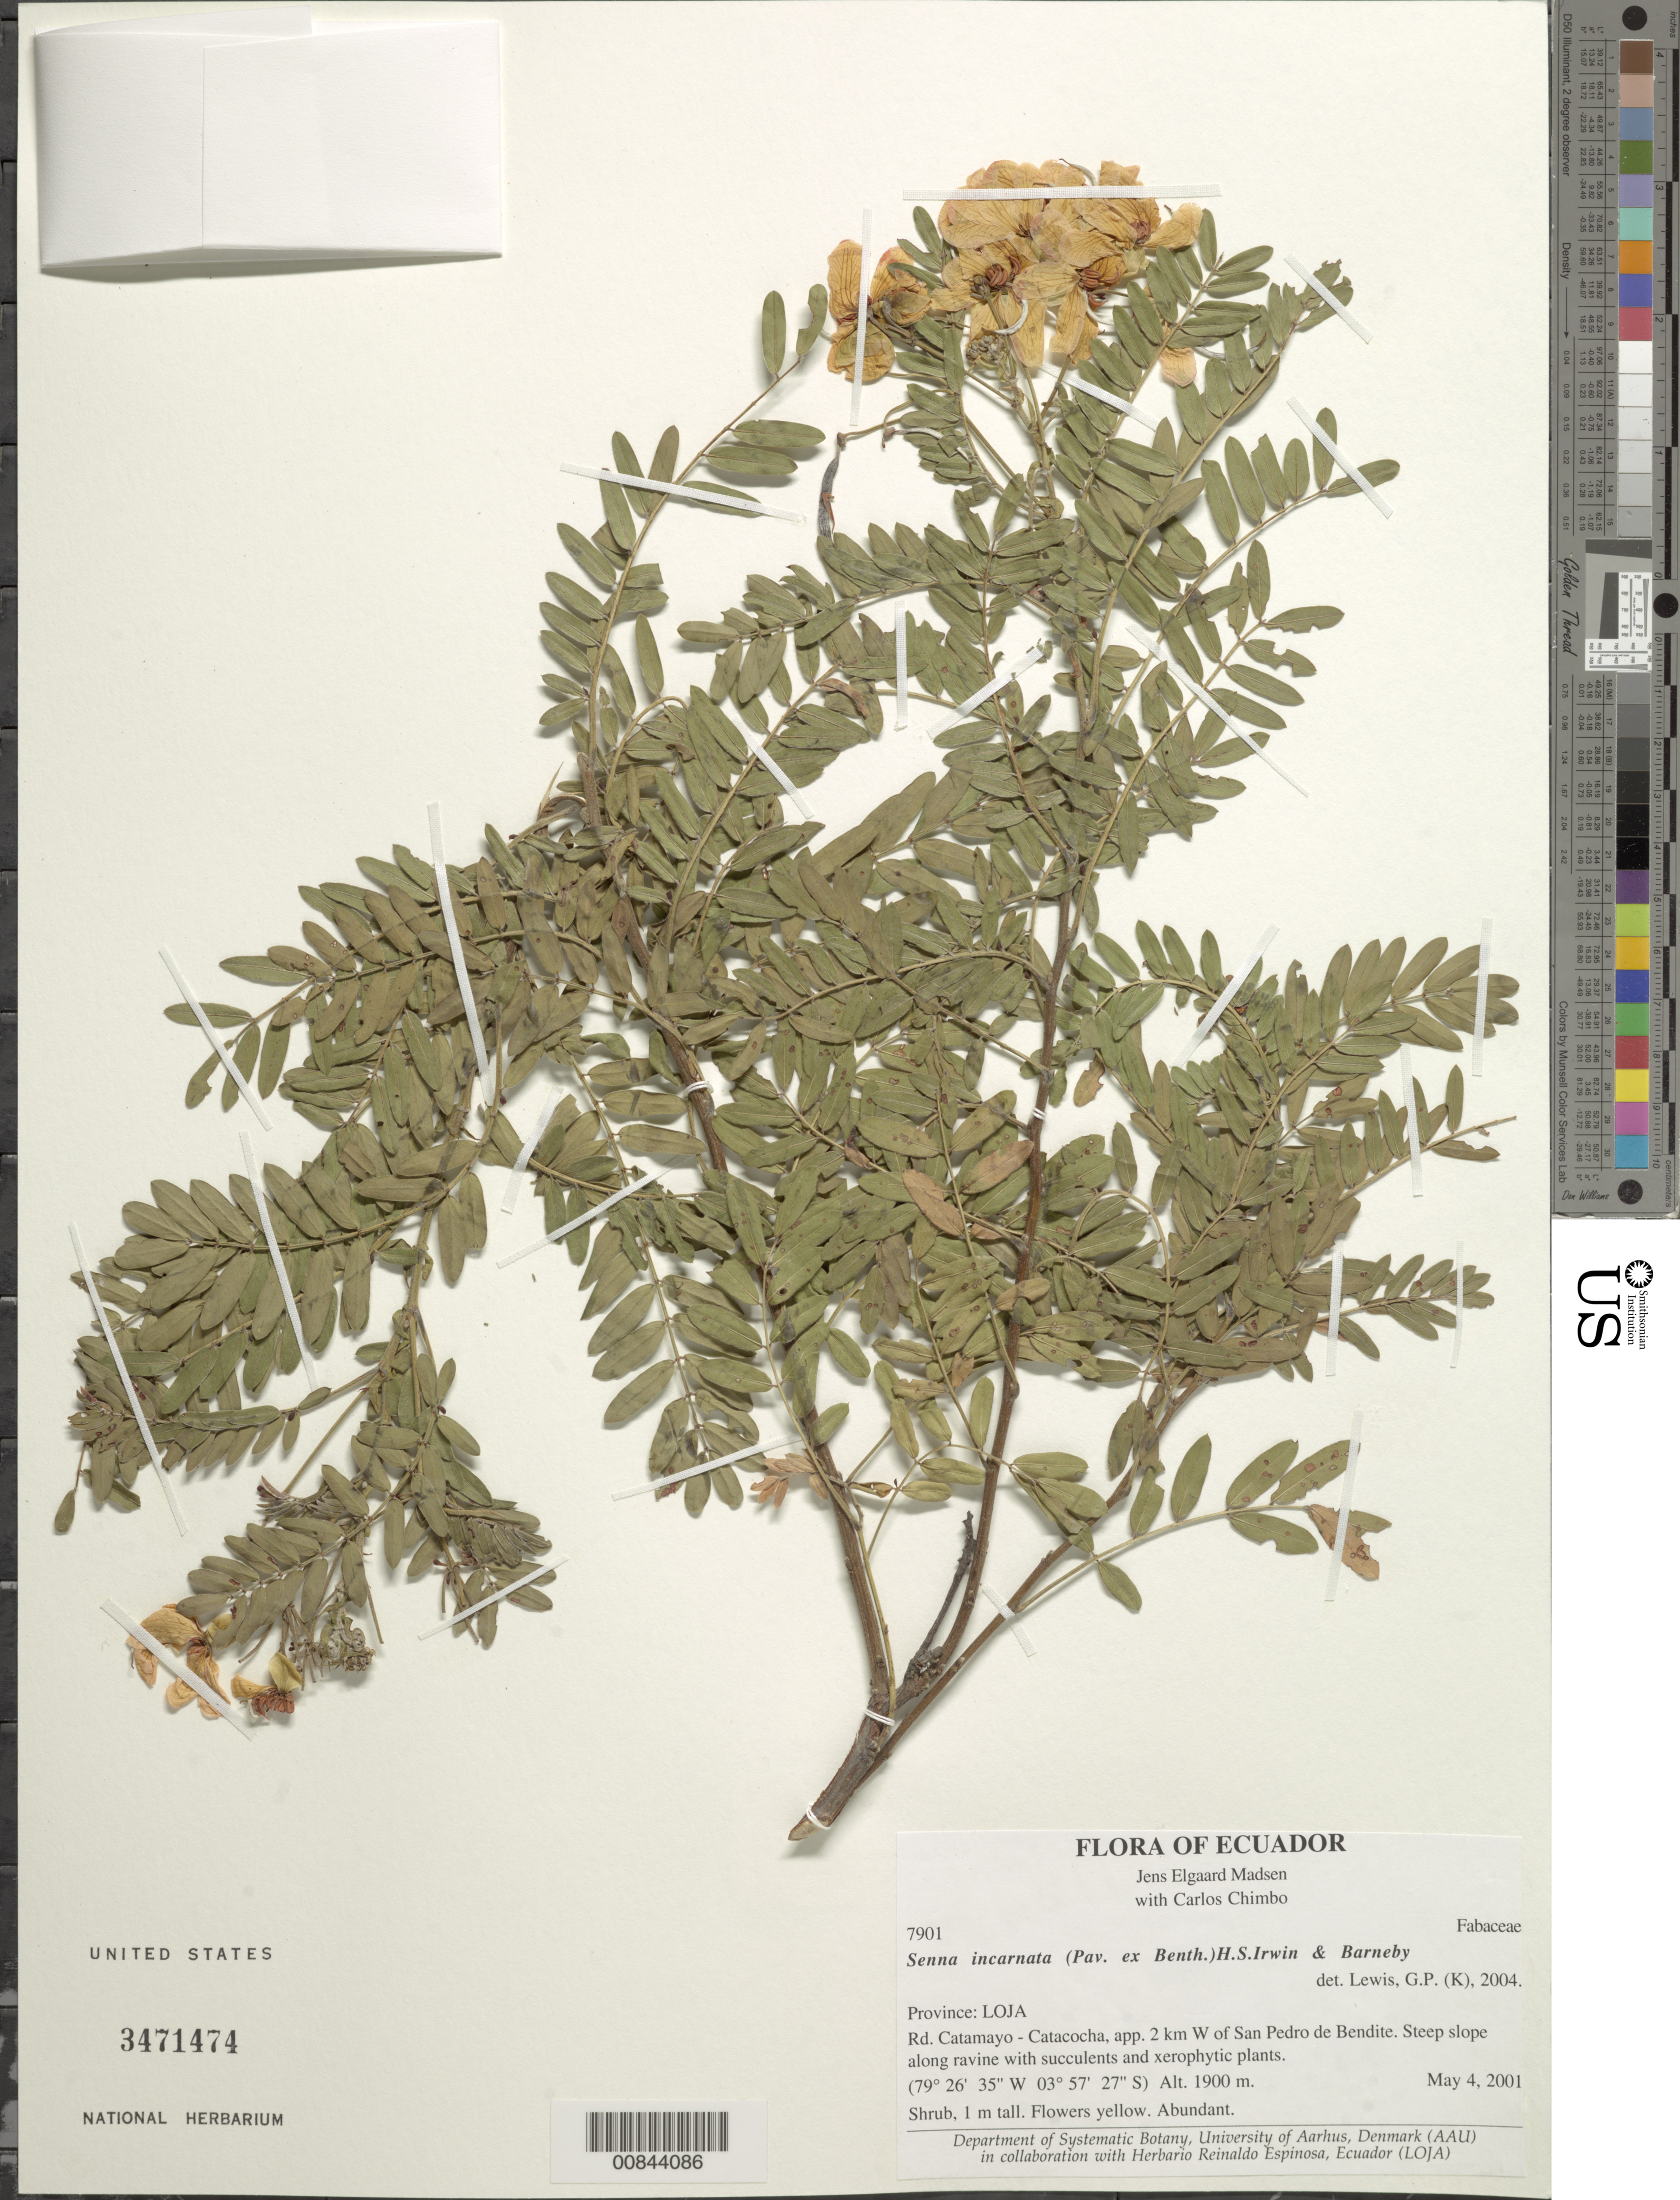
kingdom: Plantae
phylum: Tracheophyta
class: Magnoliopsida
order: Fabales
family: Fabaceae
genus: Senna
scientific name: Senna incarnata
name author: (Pav. ex Benth.) H.S. Irwin & Barneby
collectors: J. E. Madsen & C. Chimbo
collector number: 7901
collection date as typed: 04 May 2001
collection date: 2001-05-04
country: Ecuador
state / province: Loja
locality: Rd. Catamayo - Catacoch, W of San Pedro de Bendite.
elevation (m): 1900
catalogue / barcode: US 3471474